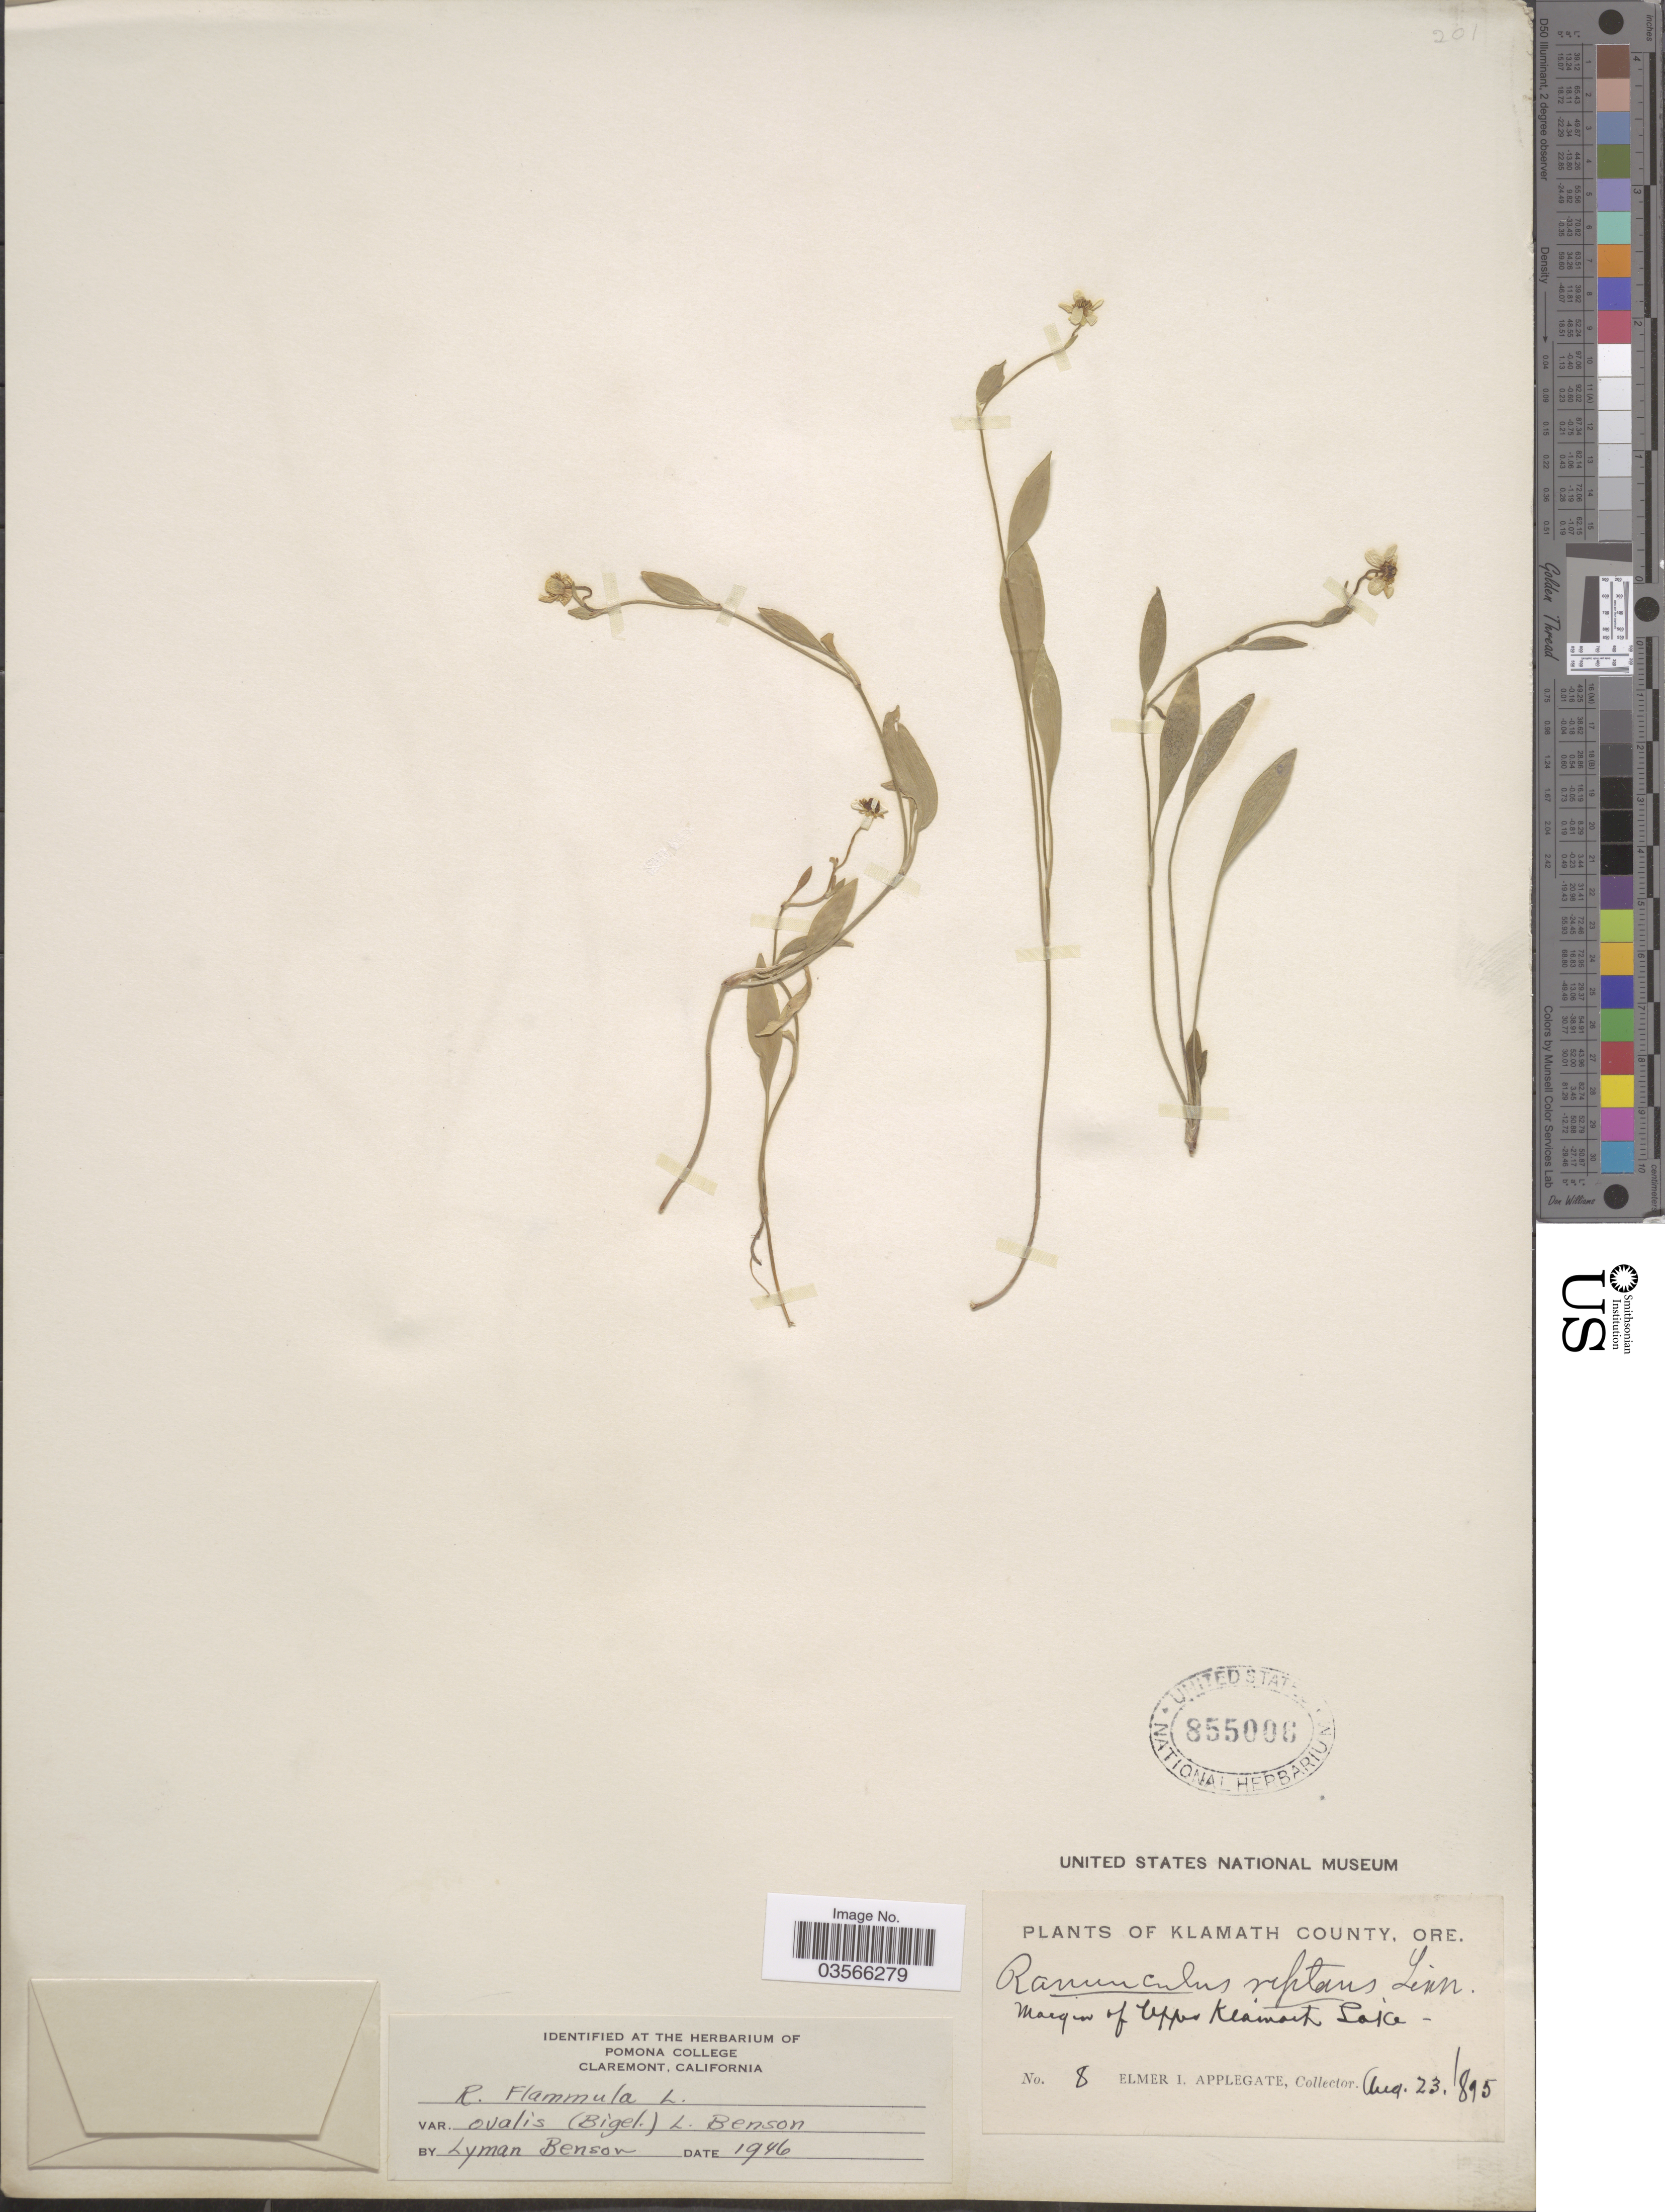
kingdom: Plantae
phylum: Tracheophyta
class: Magnoliopsida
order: Ranunculales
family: Ranunculaceae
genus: Ranunculus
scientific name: Ranunculus flammula var. ovalis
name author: (J.M. Bigelow) L.D. Benson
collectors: E. I. Applegate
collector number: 8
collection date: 1895-08-23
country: United States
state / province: Oregon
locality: Klamath County. Margin of Upper Klamath Lake.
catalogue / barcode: US 855006